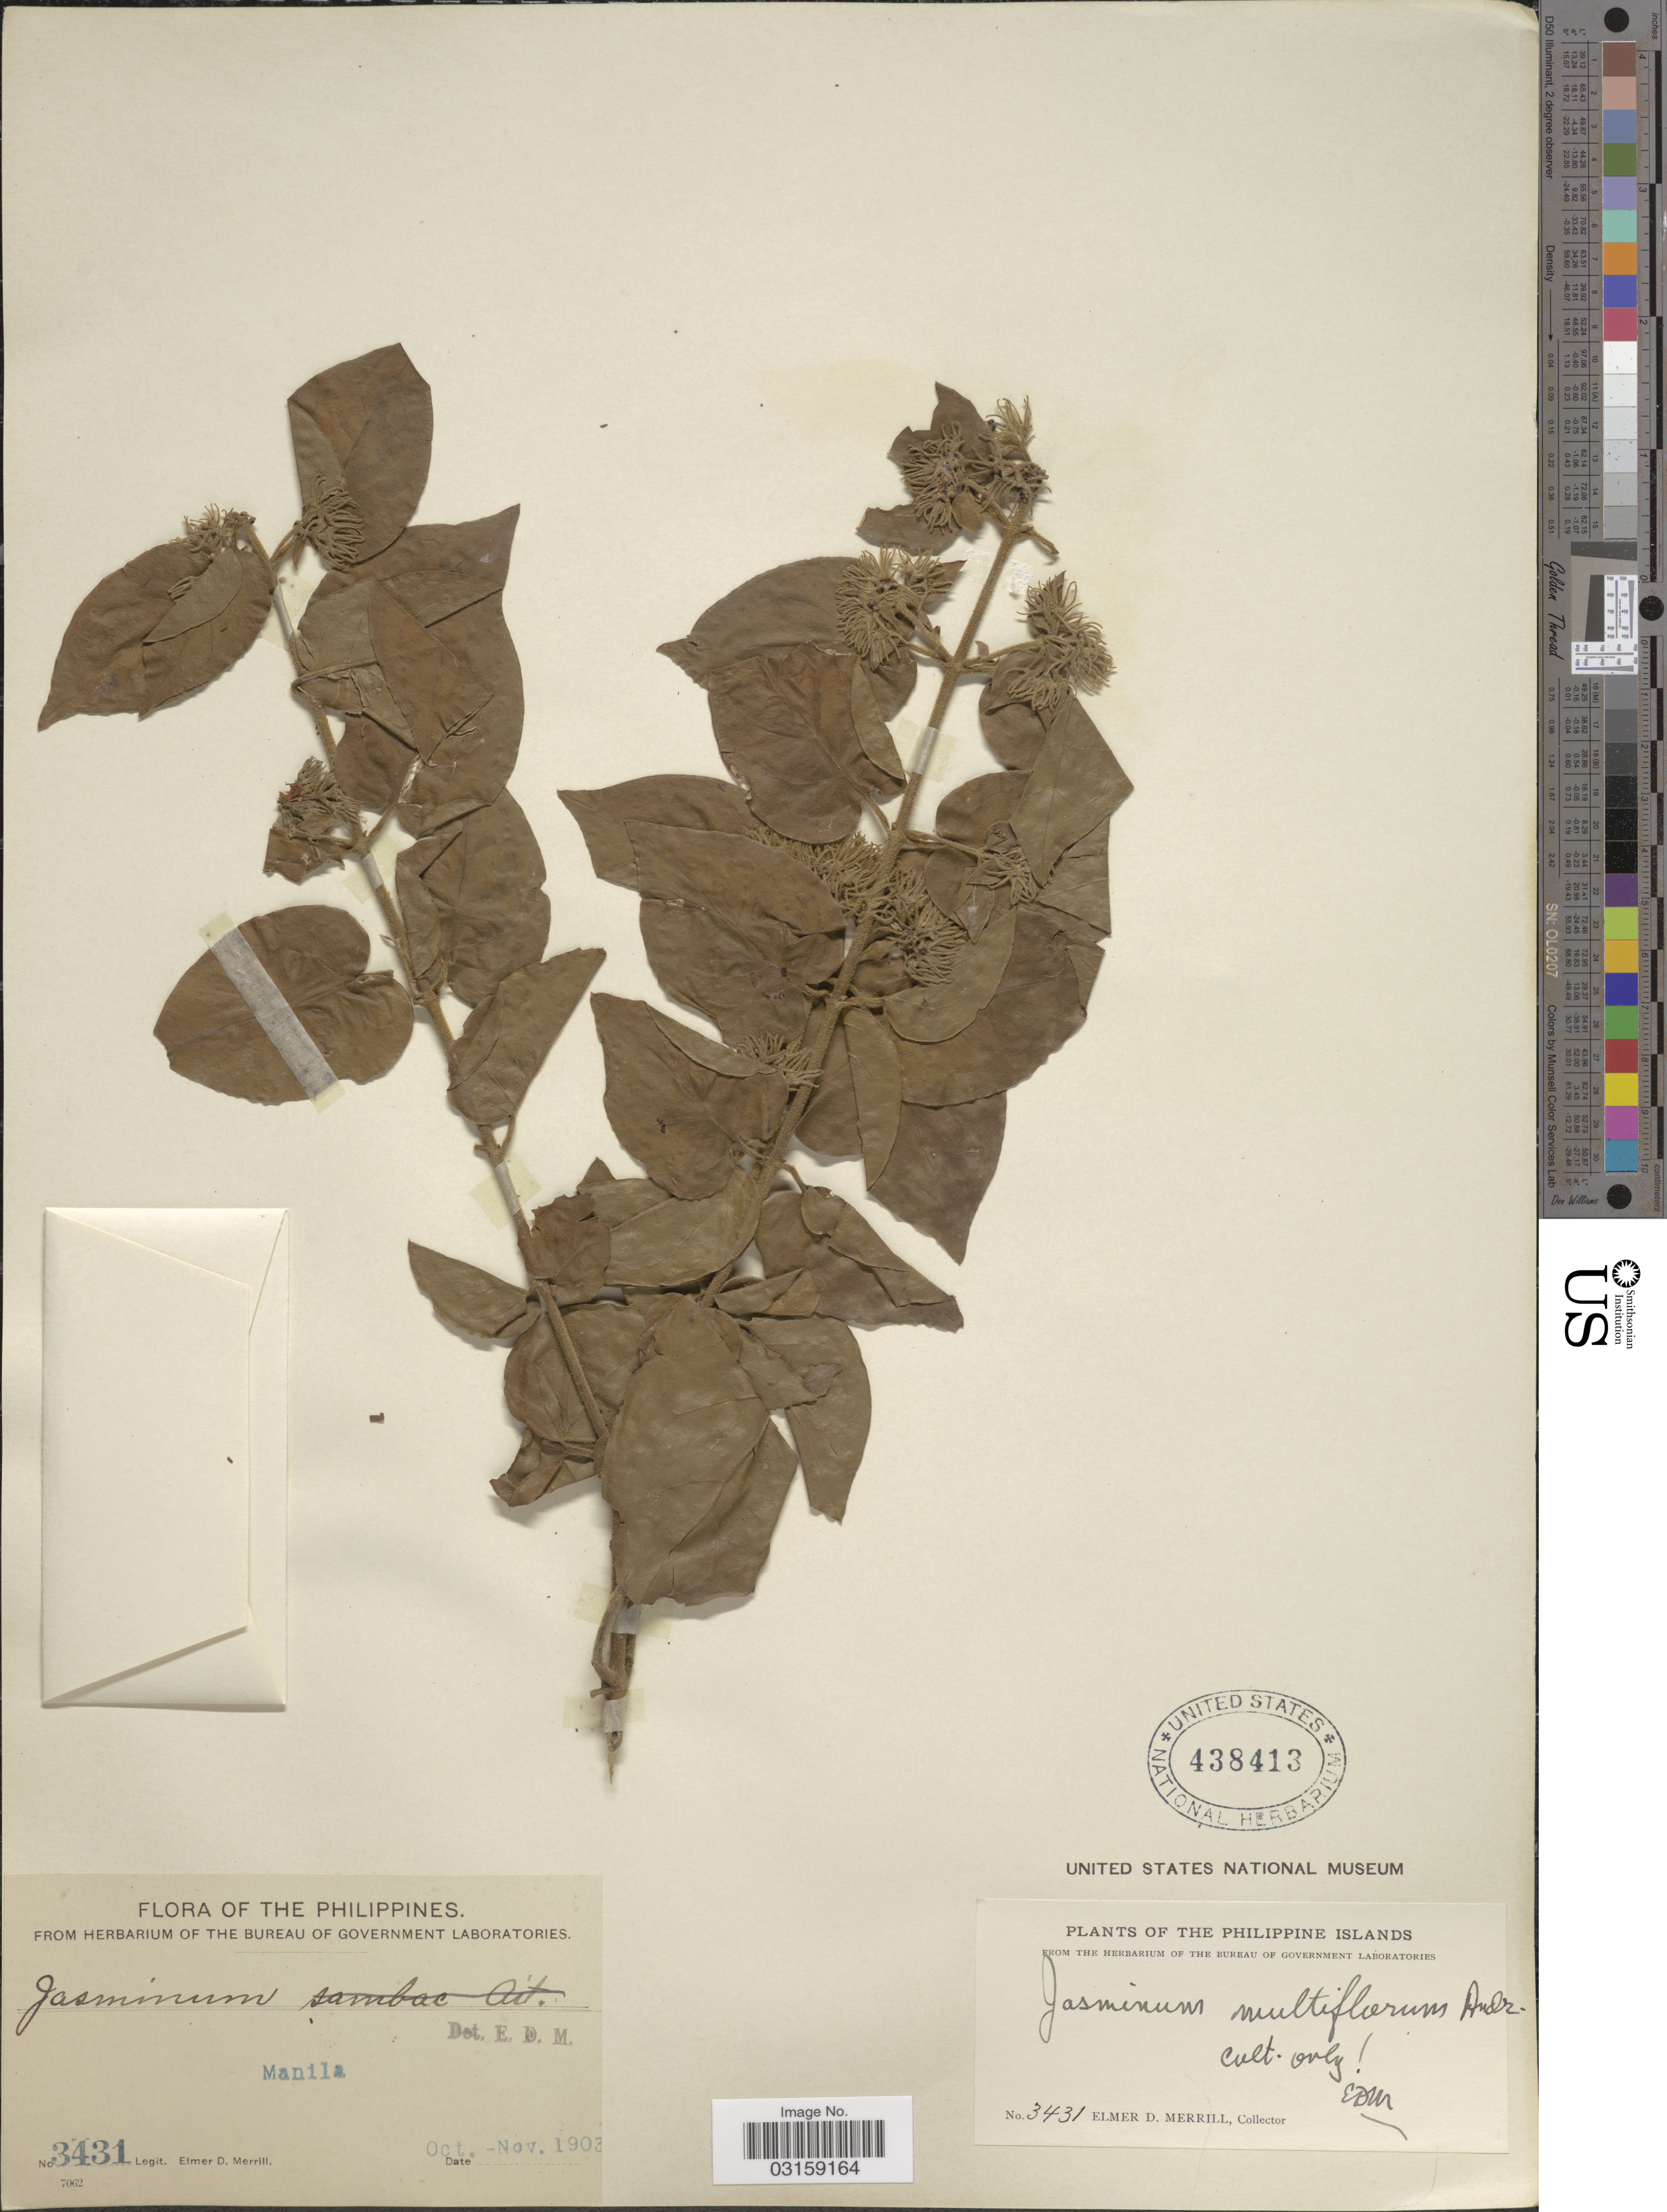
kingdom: Plantae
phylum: Tracheophyta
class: Magnoliopsida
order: Lamiales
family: Oleaceae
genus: Jasminum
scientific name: Jasminum multiflorum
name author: (Burm. f.) Andrews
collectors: E. D. Merrill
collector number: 3431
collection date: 1903-10/1903-11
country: Philippines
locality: Philippine Islands. Manila. Cult. only.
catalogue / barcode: US 438413